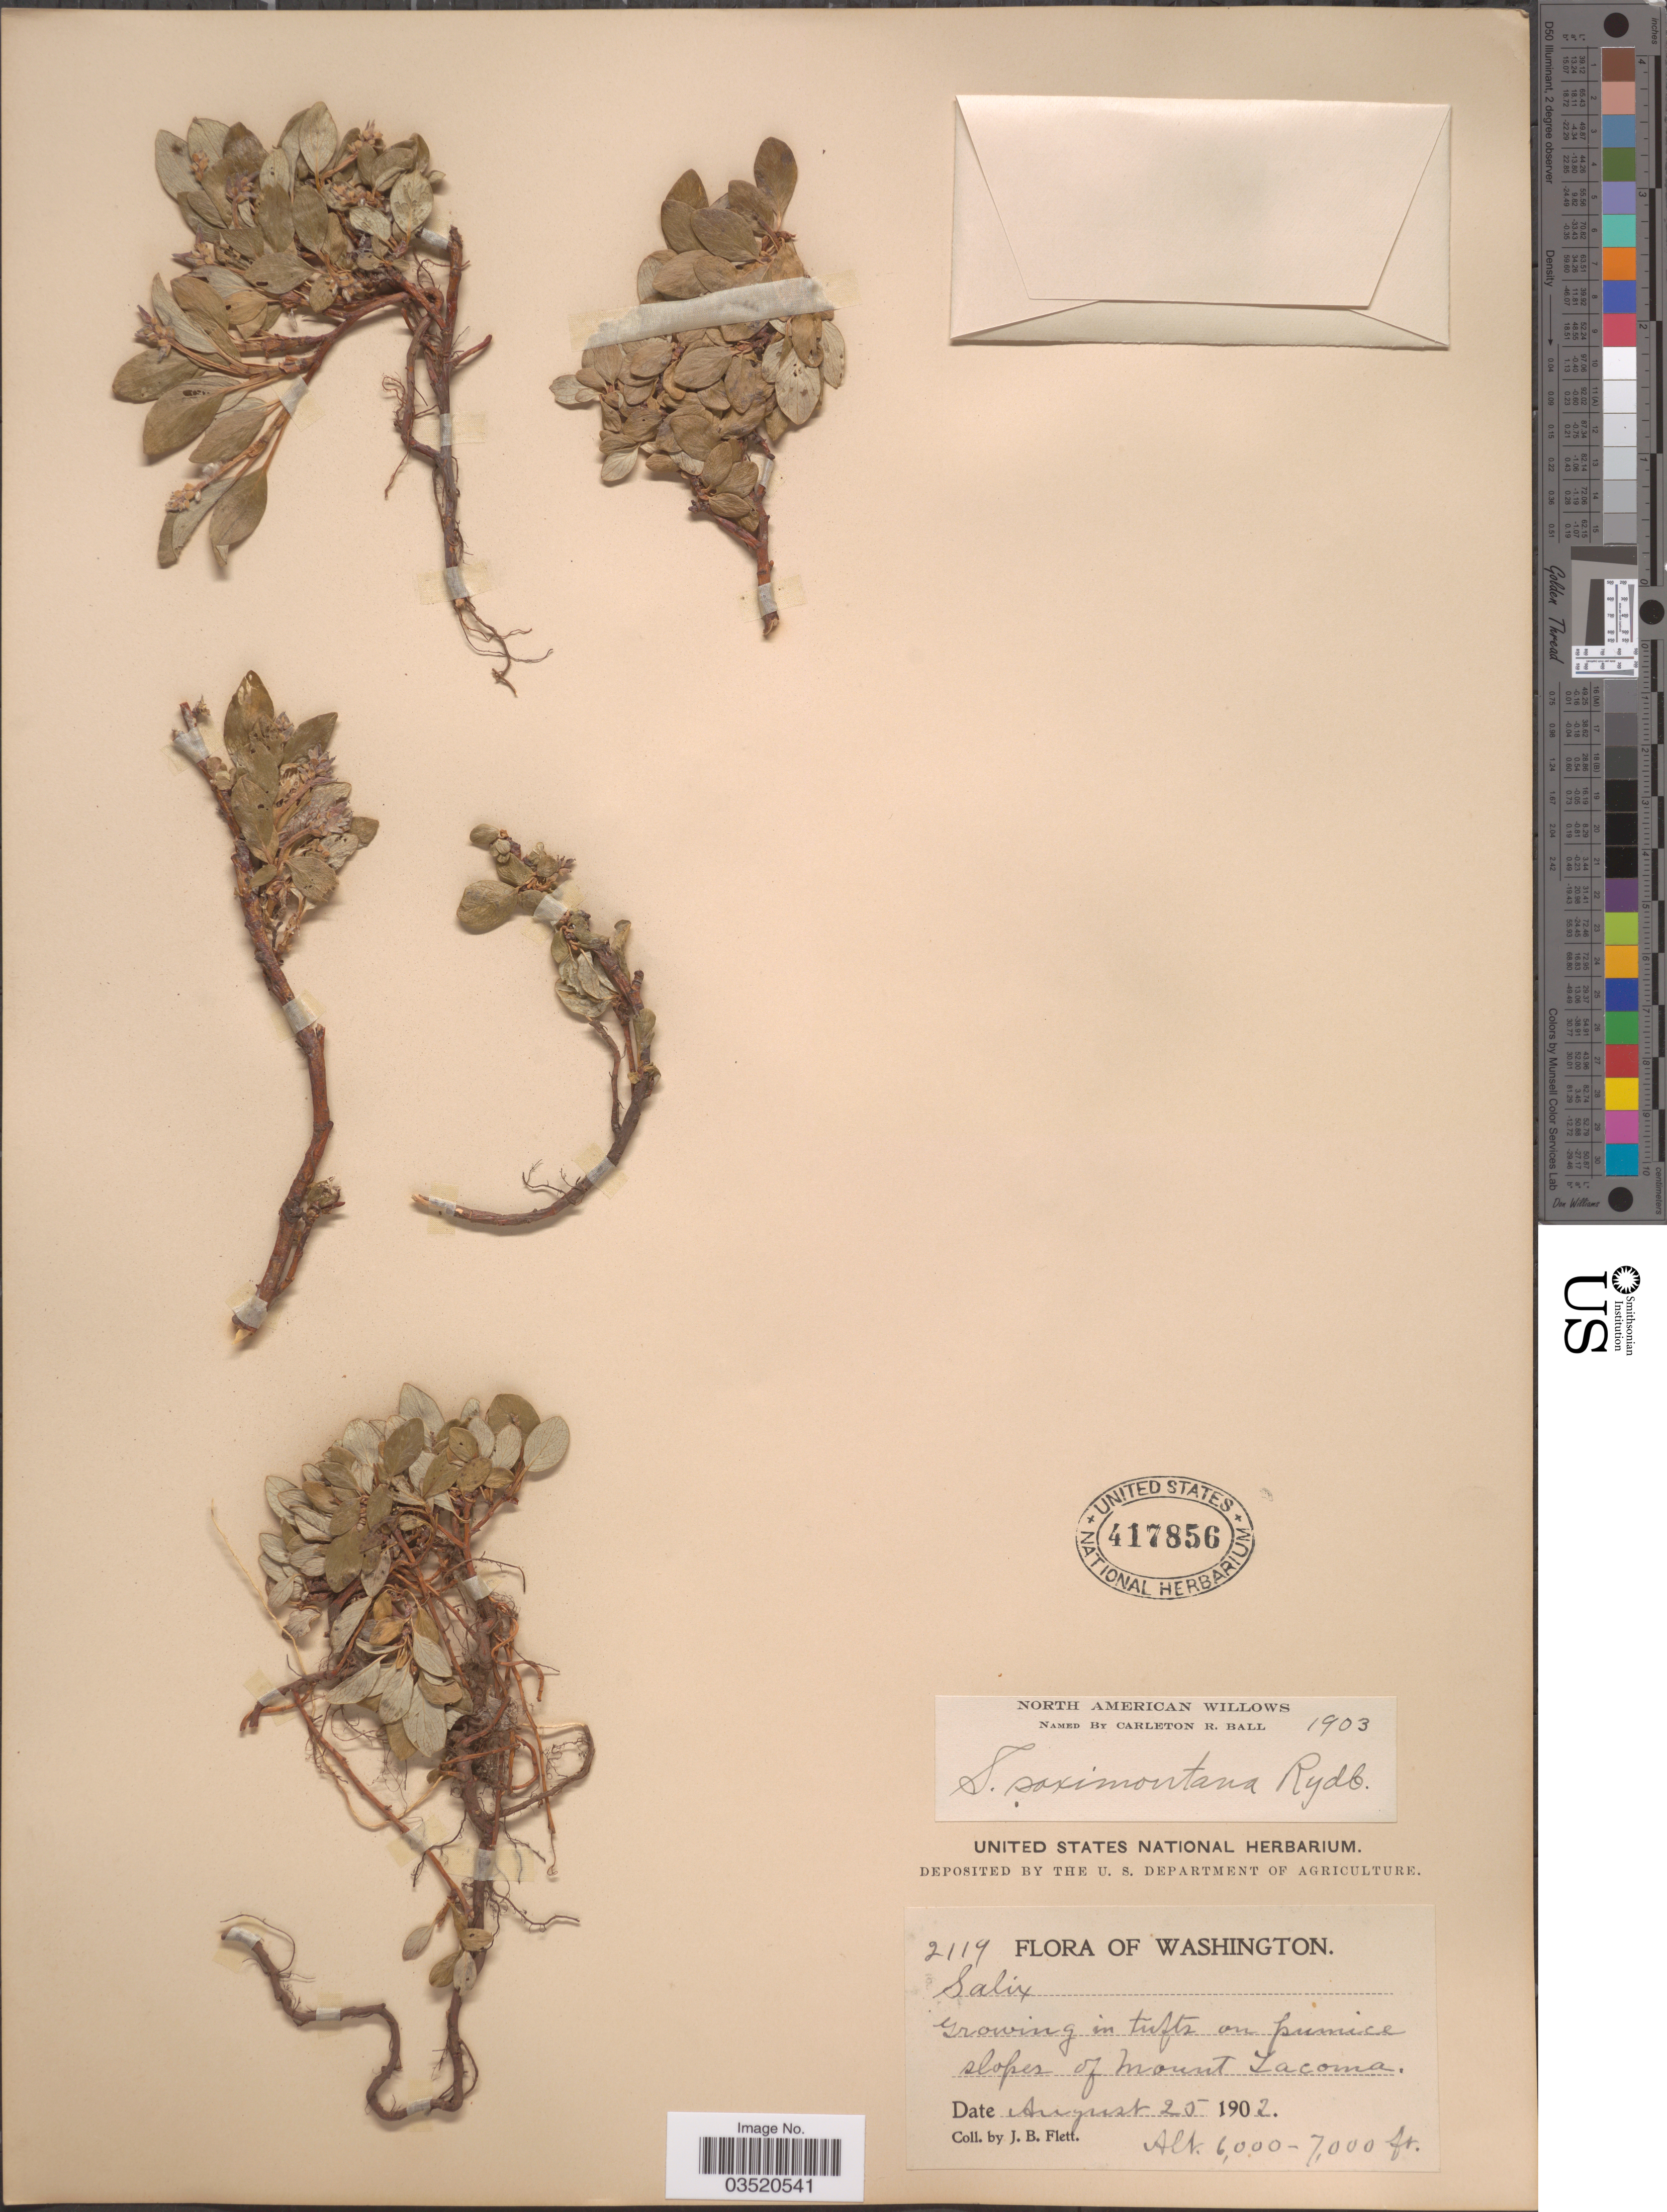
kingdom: Plantae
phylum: Tracheophyta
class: Magnoliopsida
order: Malpighiales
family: Salicaceae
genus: Salix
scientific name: Salix saximontana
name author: Rydb.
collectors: J. Flett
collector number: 2119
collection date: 1902-08-25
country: United States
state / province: Washington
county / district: Pierce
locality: Slopes of Mount Tacoma.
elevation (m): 1829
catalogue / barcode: US 417856